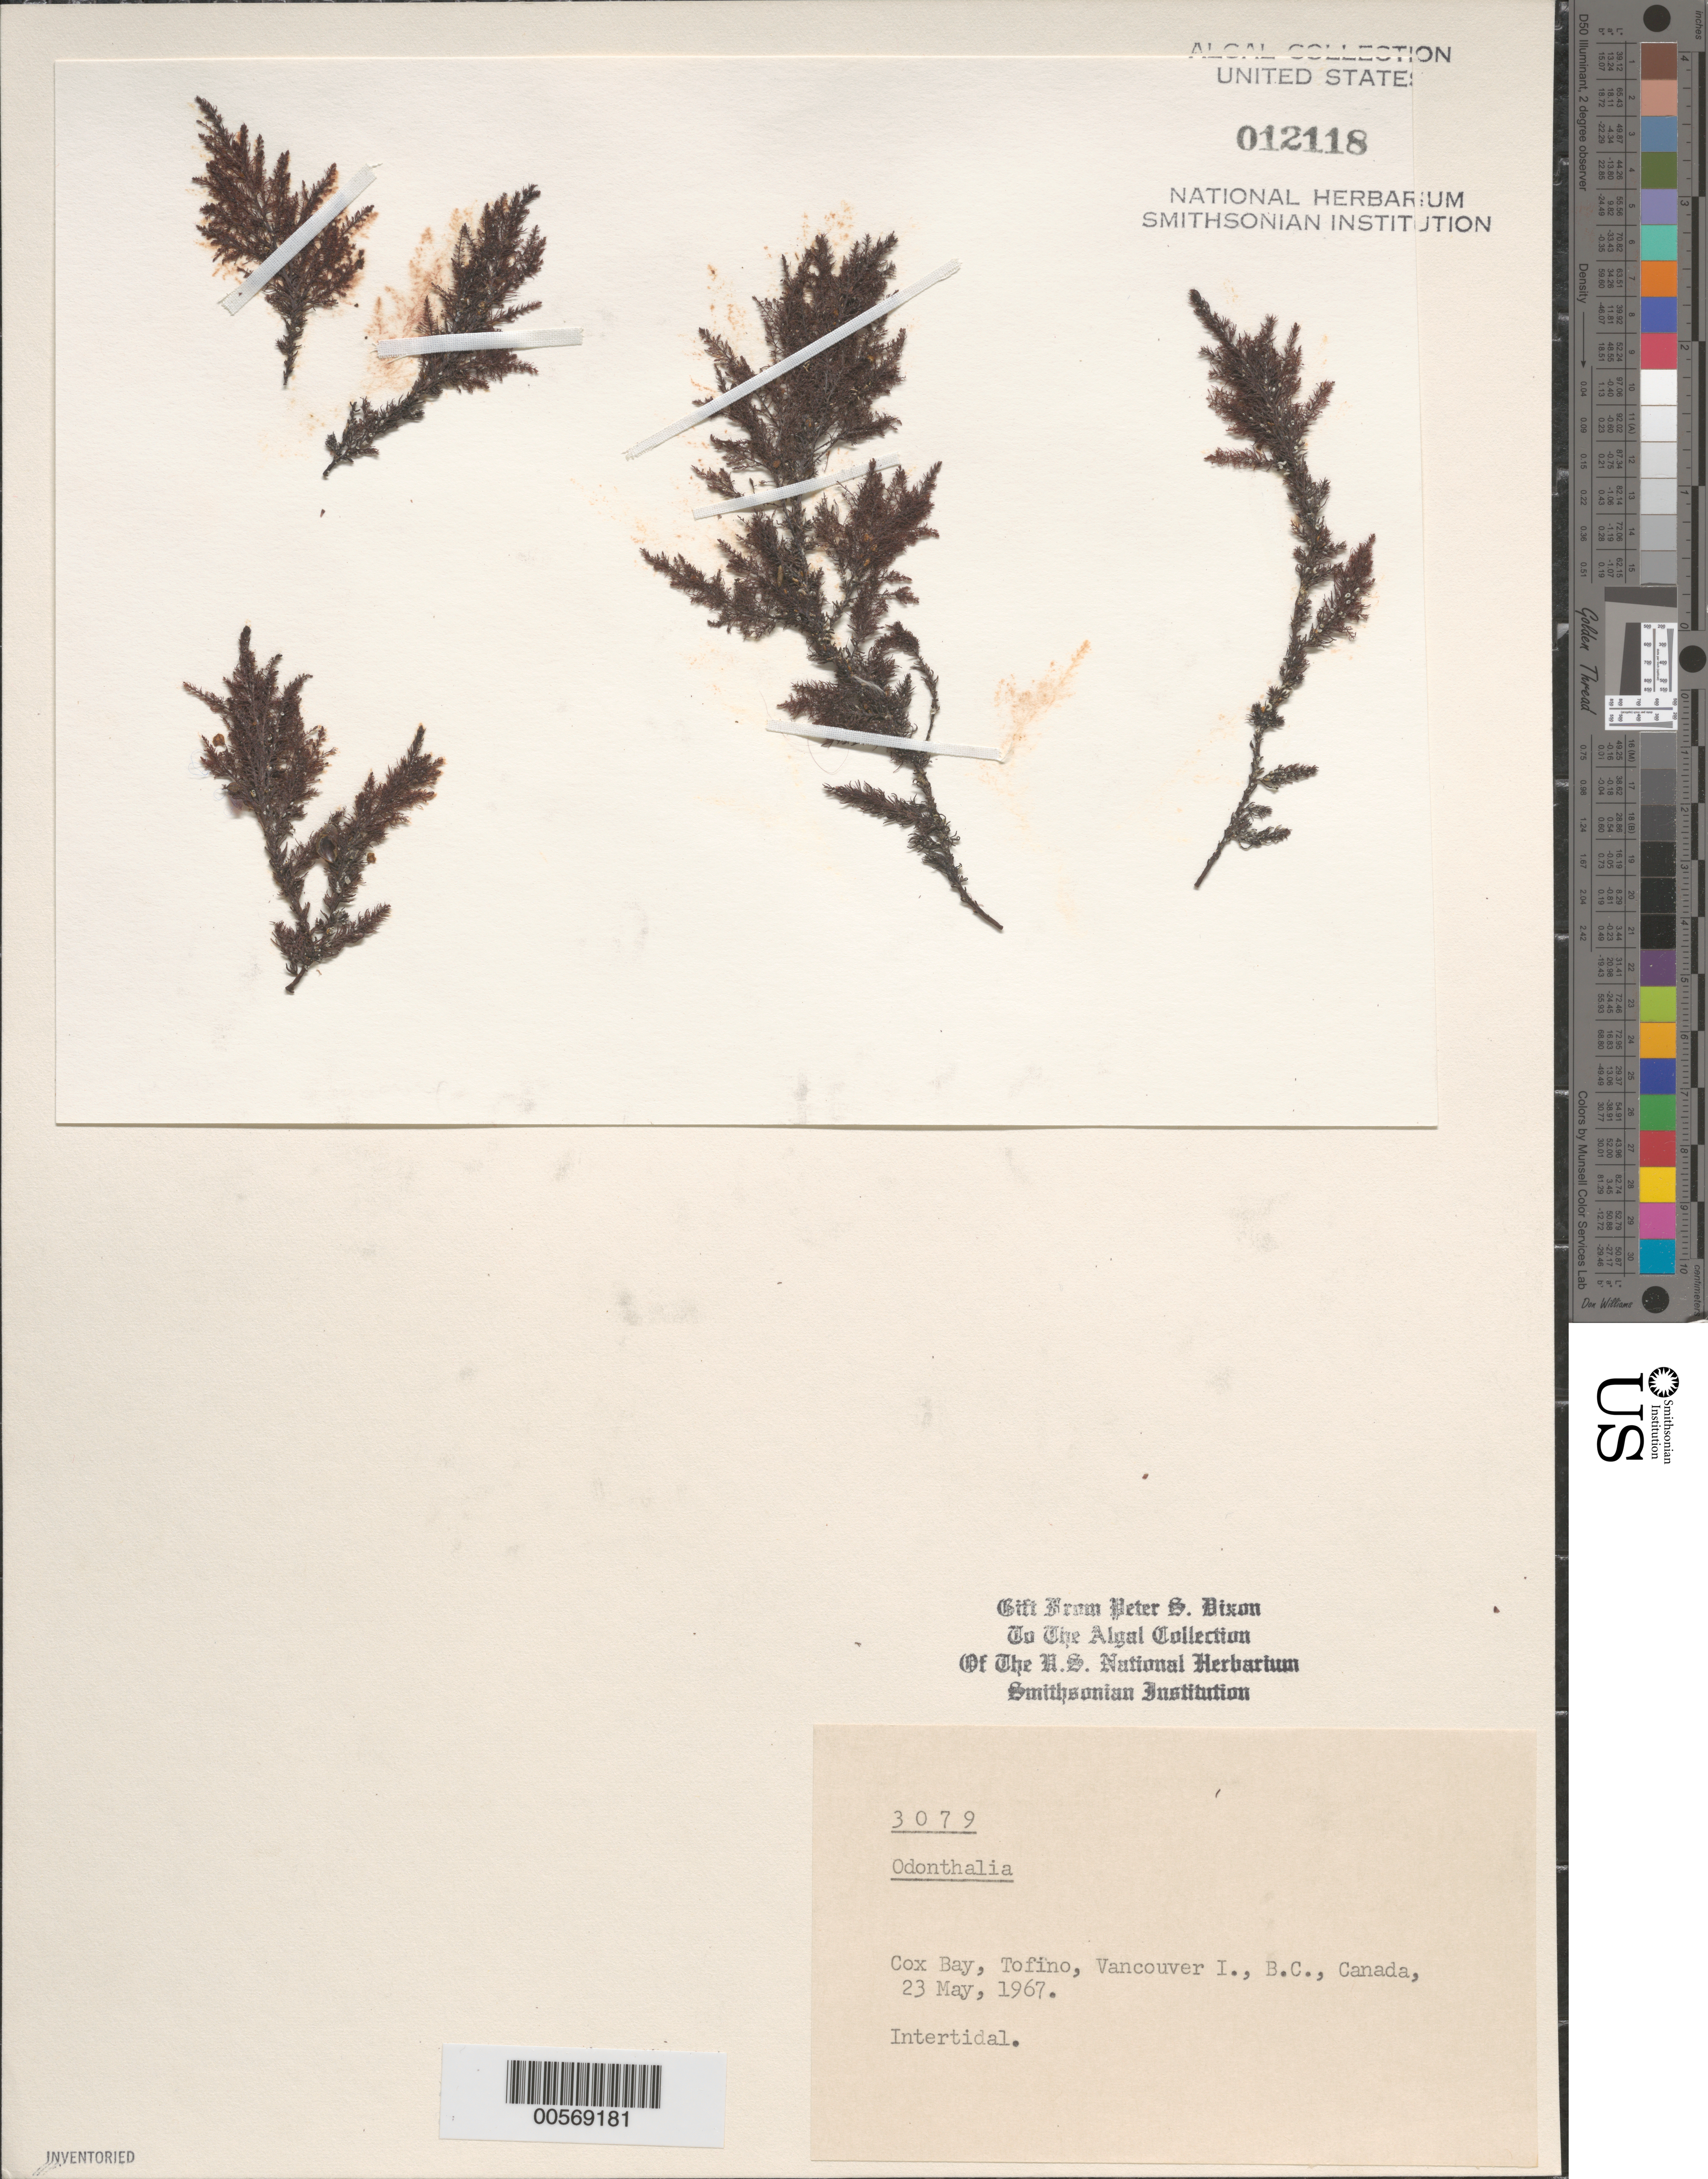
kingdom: Plantae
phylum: Rhodophyta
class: Florideophyceae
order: Ceramiales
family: Rhodomelaceae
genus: Odonthalia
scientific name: Odonthalia sp.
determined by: Dixon, P. S.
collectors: P. S. Dixon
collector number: PSD 3079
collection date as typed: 23 May 1967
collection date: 1967-05-23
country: Canada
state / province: British Columbia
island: Vancouver Island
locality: Cox Bay, Tofino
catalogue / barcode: US 12118